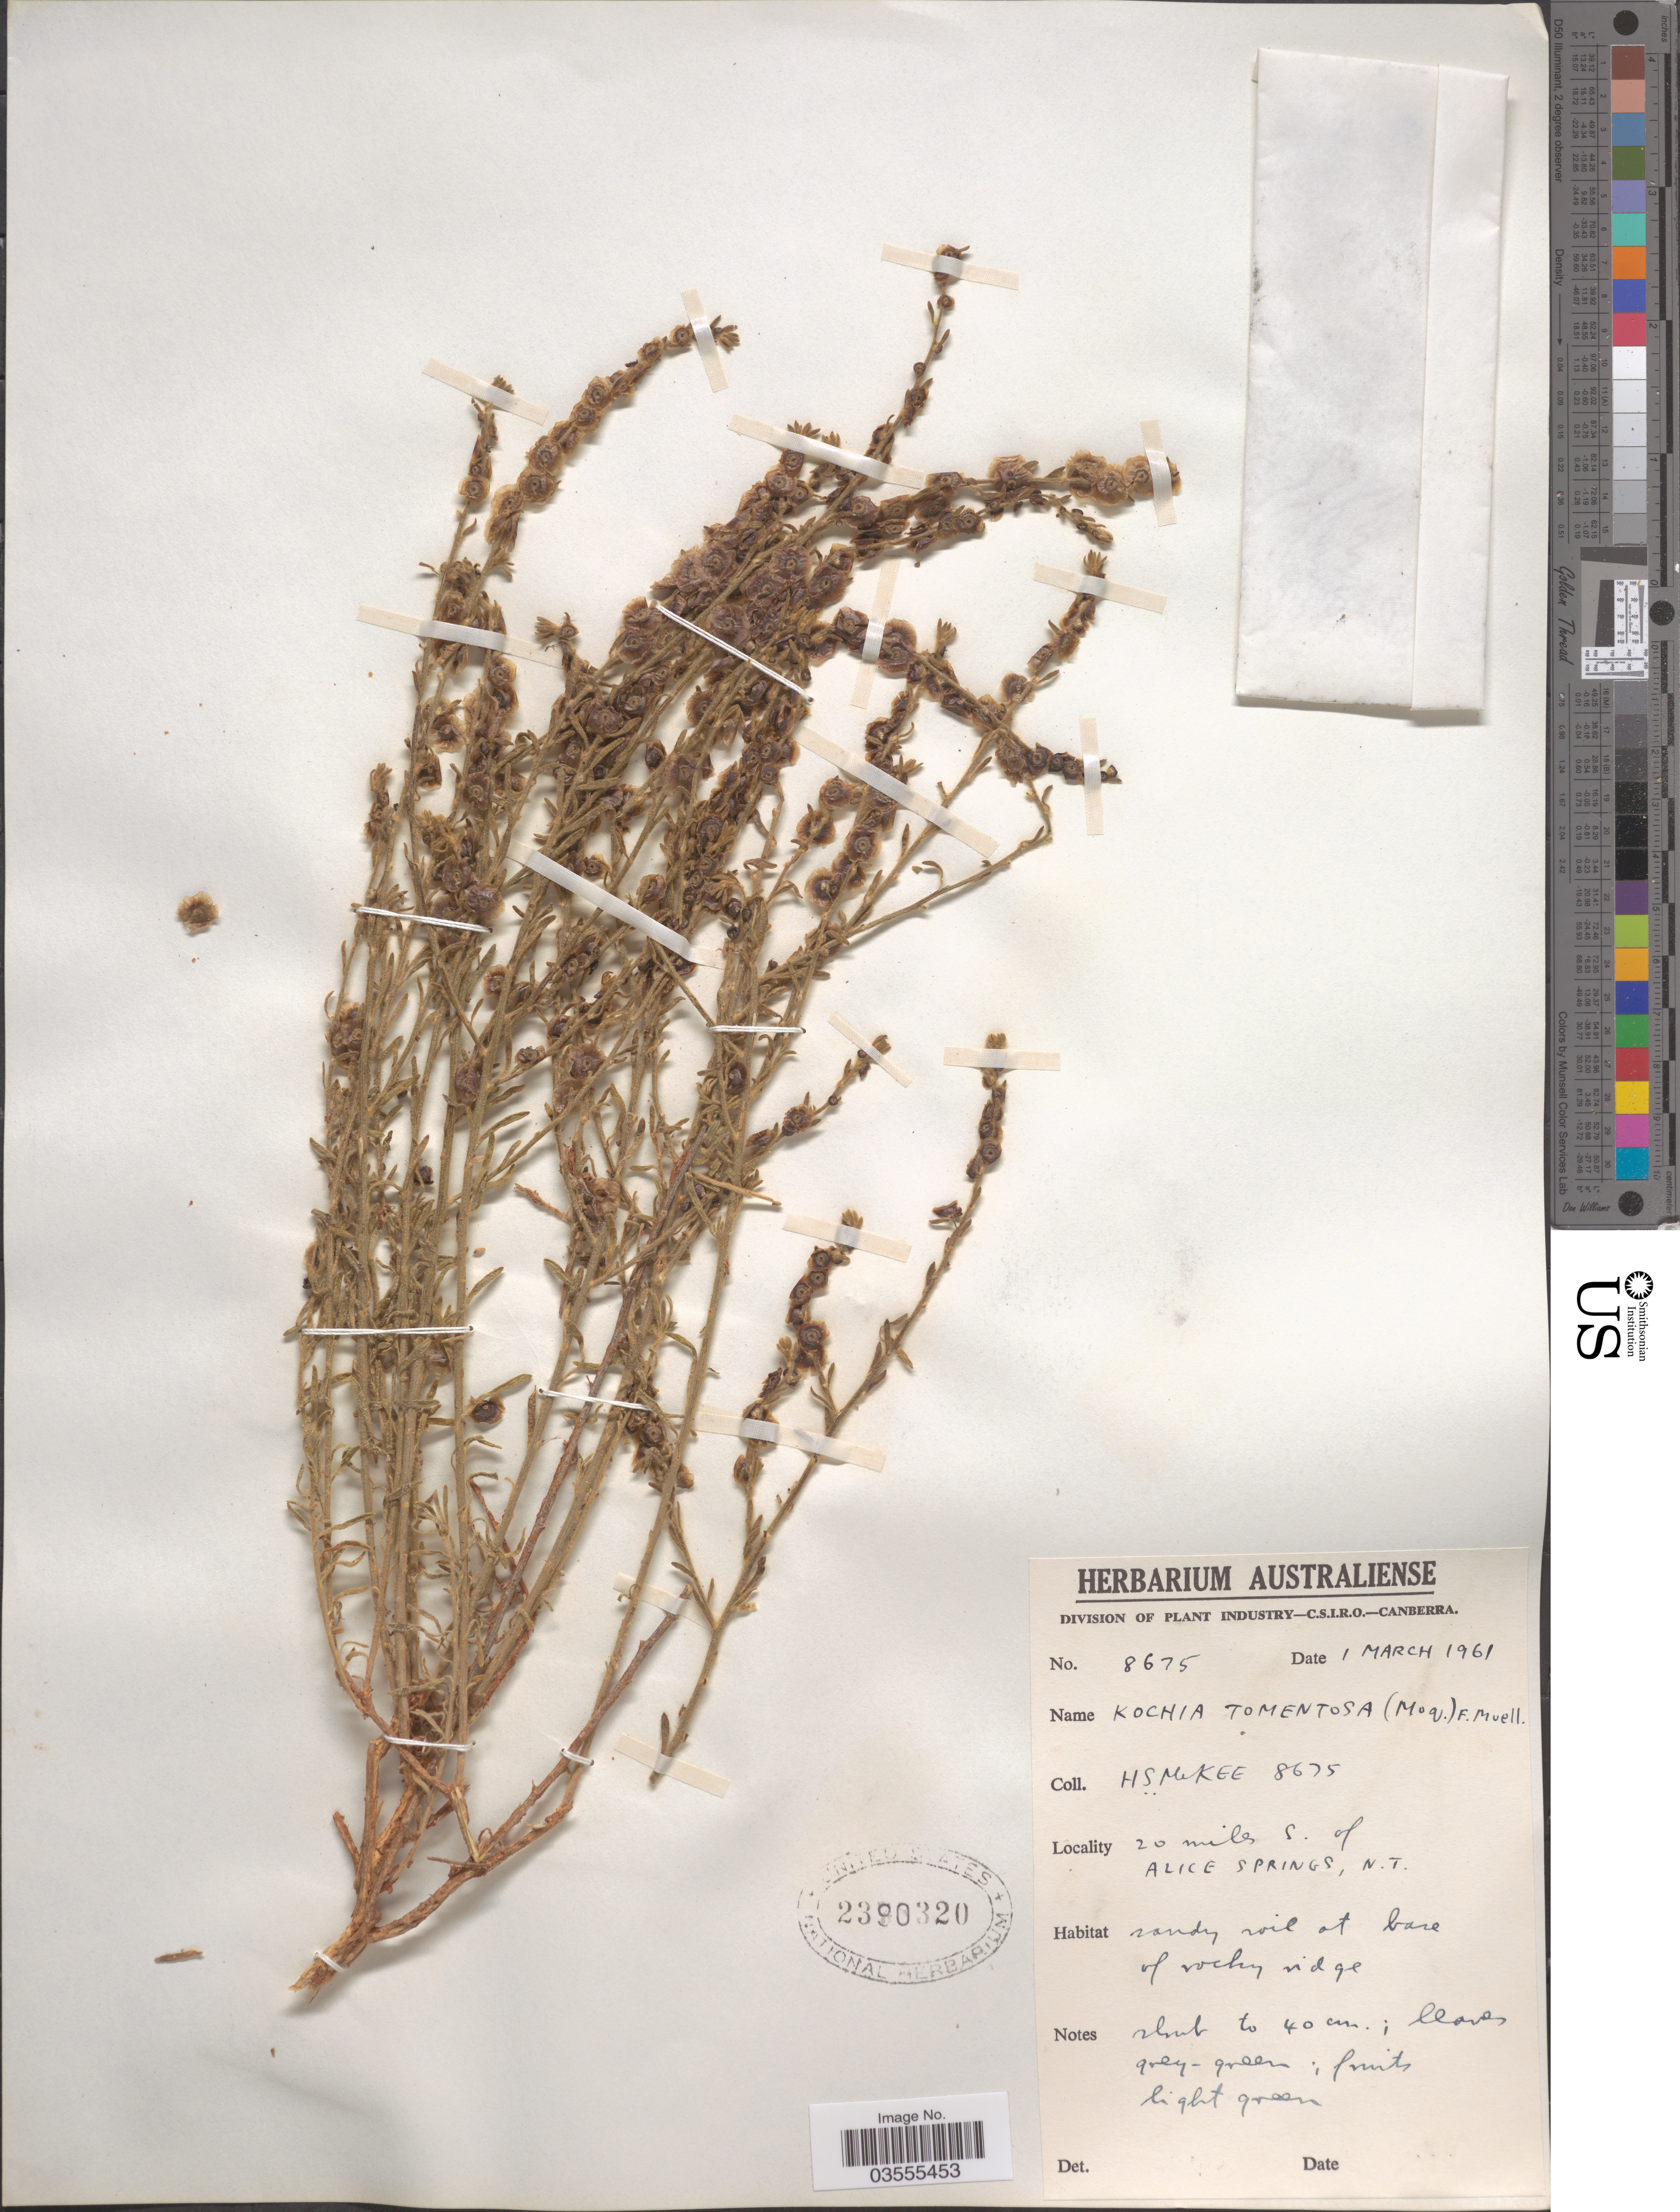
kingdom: Plantae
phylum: Tracheophyta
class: Magnoliopsida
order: Caryophyllales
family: Amaranthaceae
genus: Maireana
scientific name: Maireana villosa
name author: (Lindl.) Paul G. Wilson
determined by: Wilson, Paul G.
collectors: H. S. McKee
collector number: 8675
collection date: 1961-03-01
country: Australia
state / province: Northern Territory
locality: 20 miles S. of Alice Springs.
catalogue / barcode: US 2390320